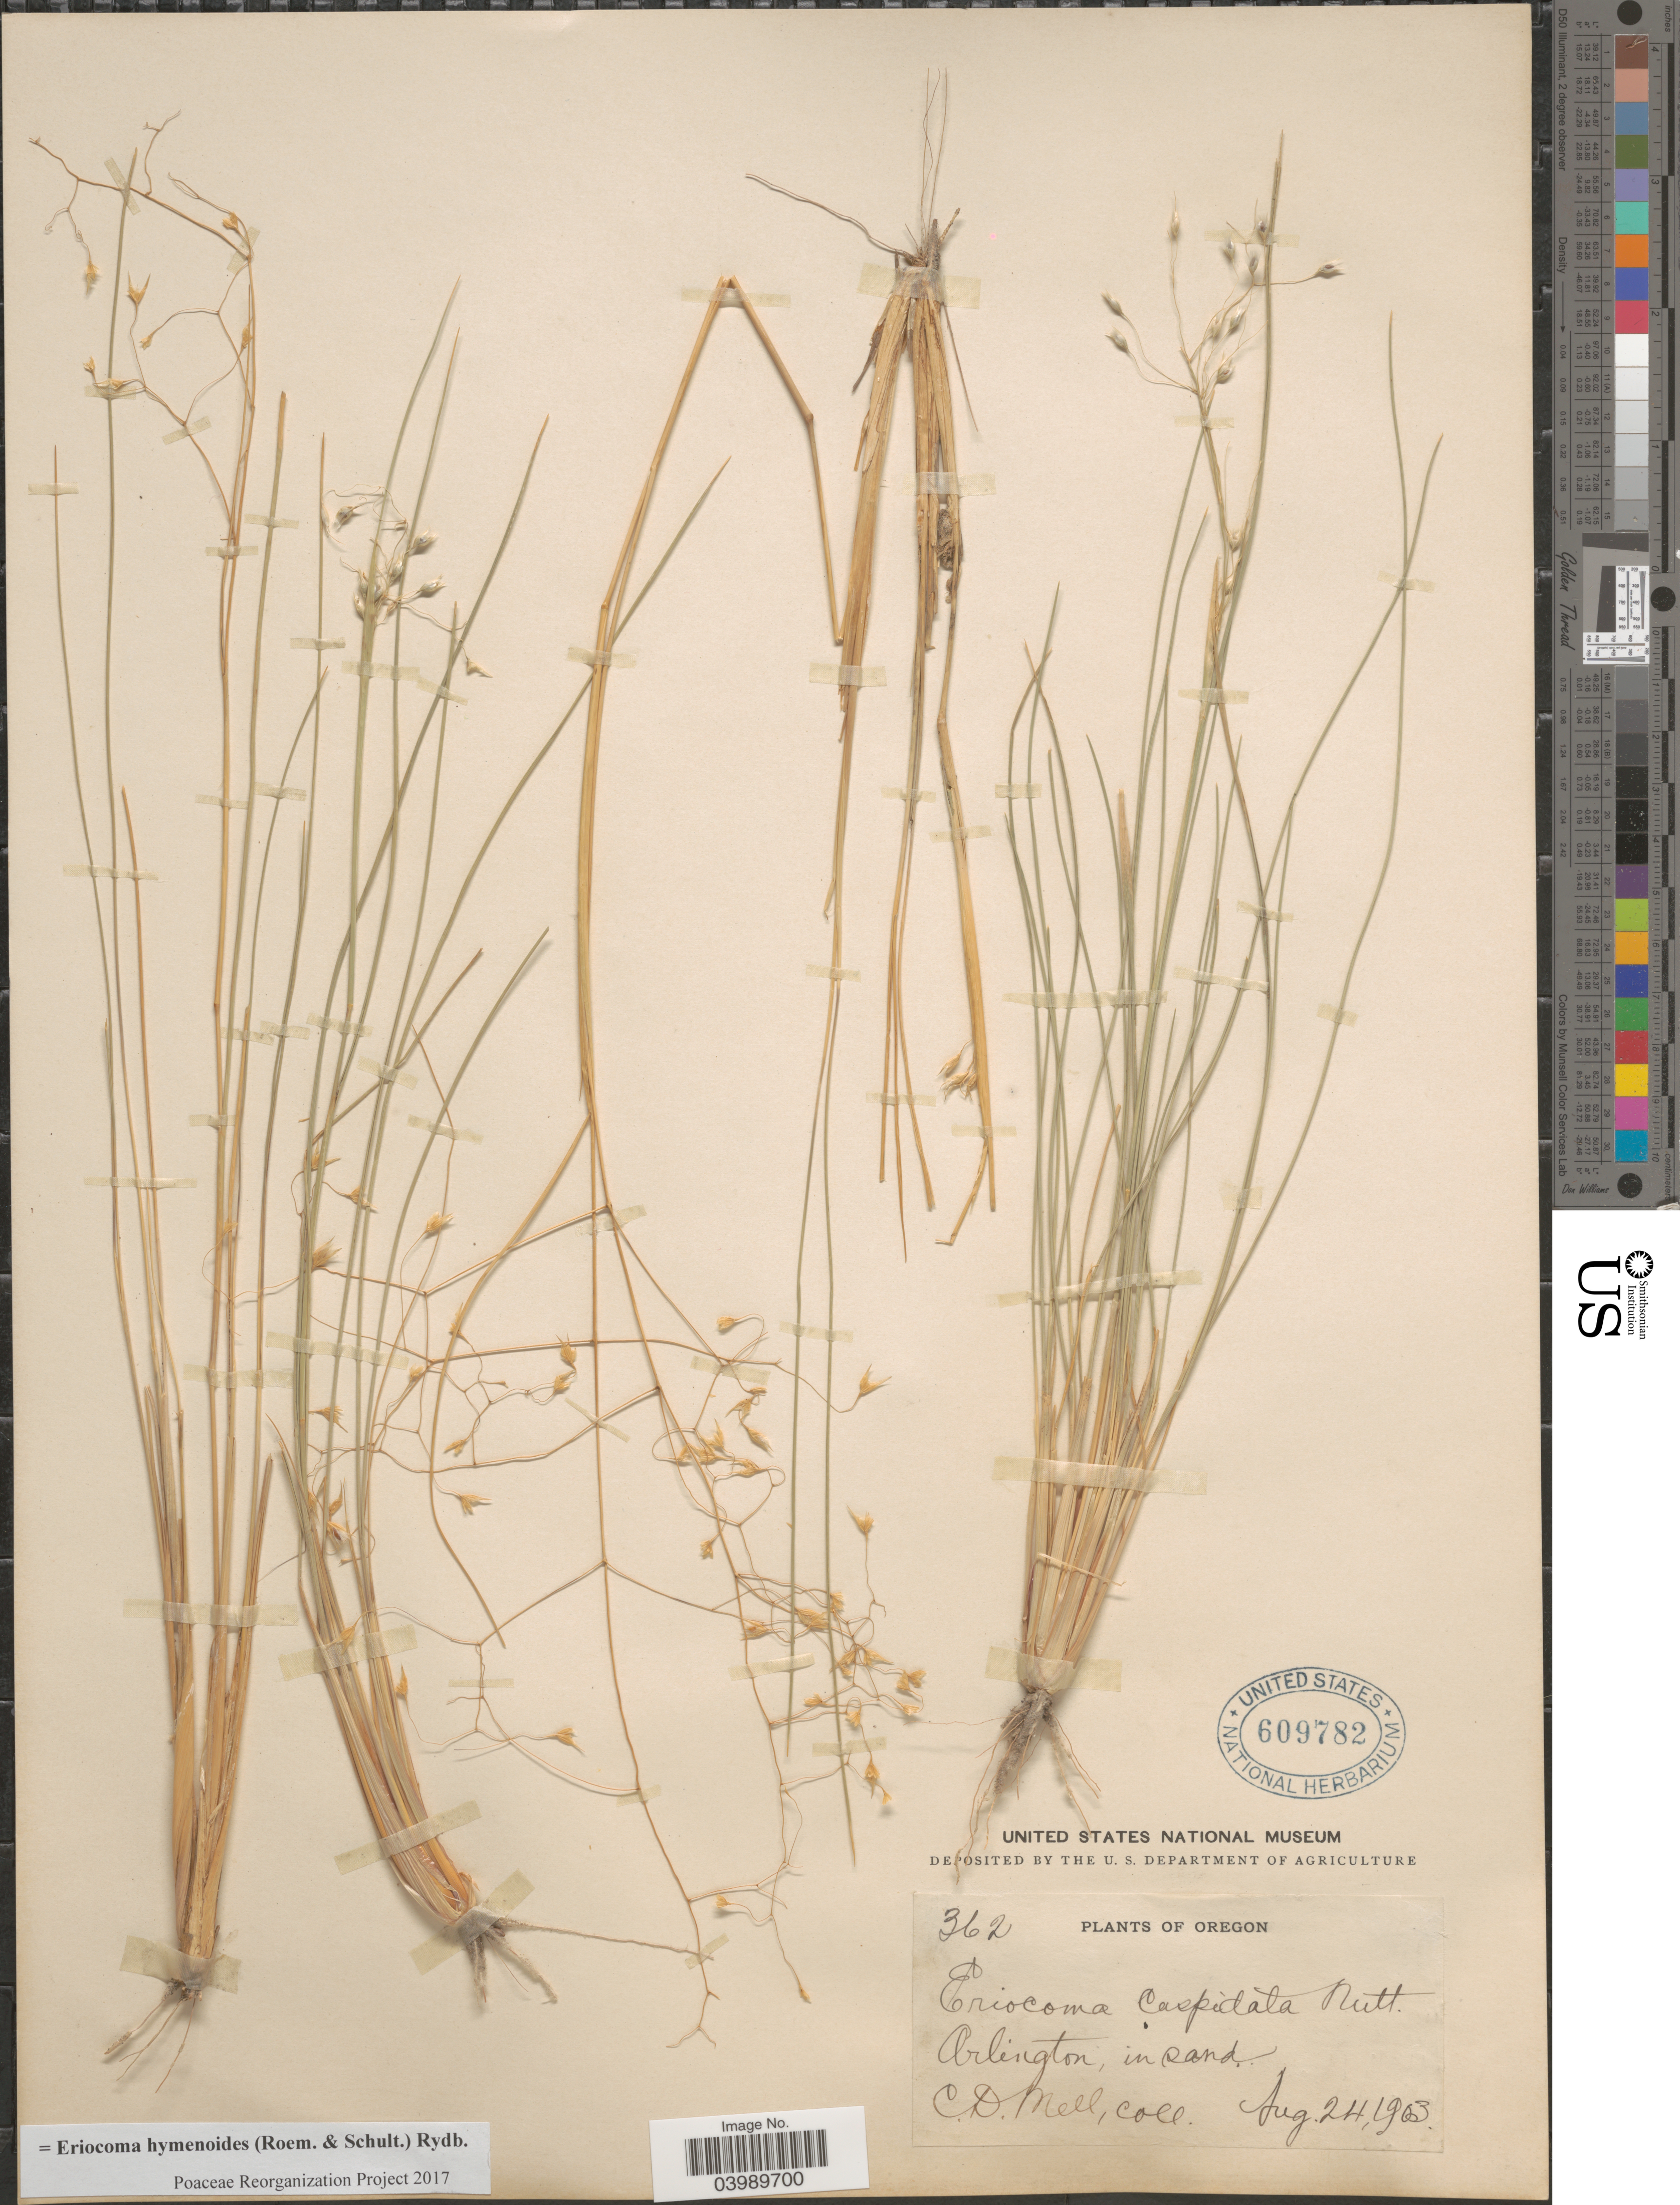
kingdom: Plantae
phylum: Tracheophyta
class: Liliopsida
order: Poales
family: Poaceae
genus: Eriocoma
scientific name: Eriocoma hymenoides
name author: (Roem. & Schult.) Rydb.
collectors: C. D. Mell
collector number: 362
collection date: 1903-08-24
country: United States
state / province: Oregon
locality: Arlington.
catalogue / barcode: US 609782